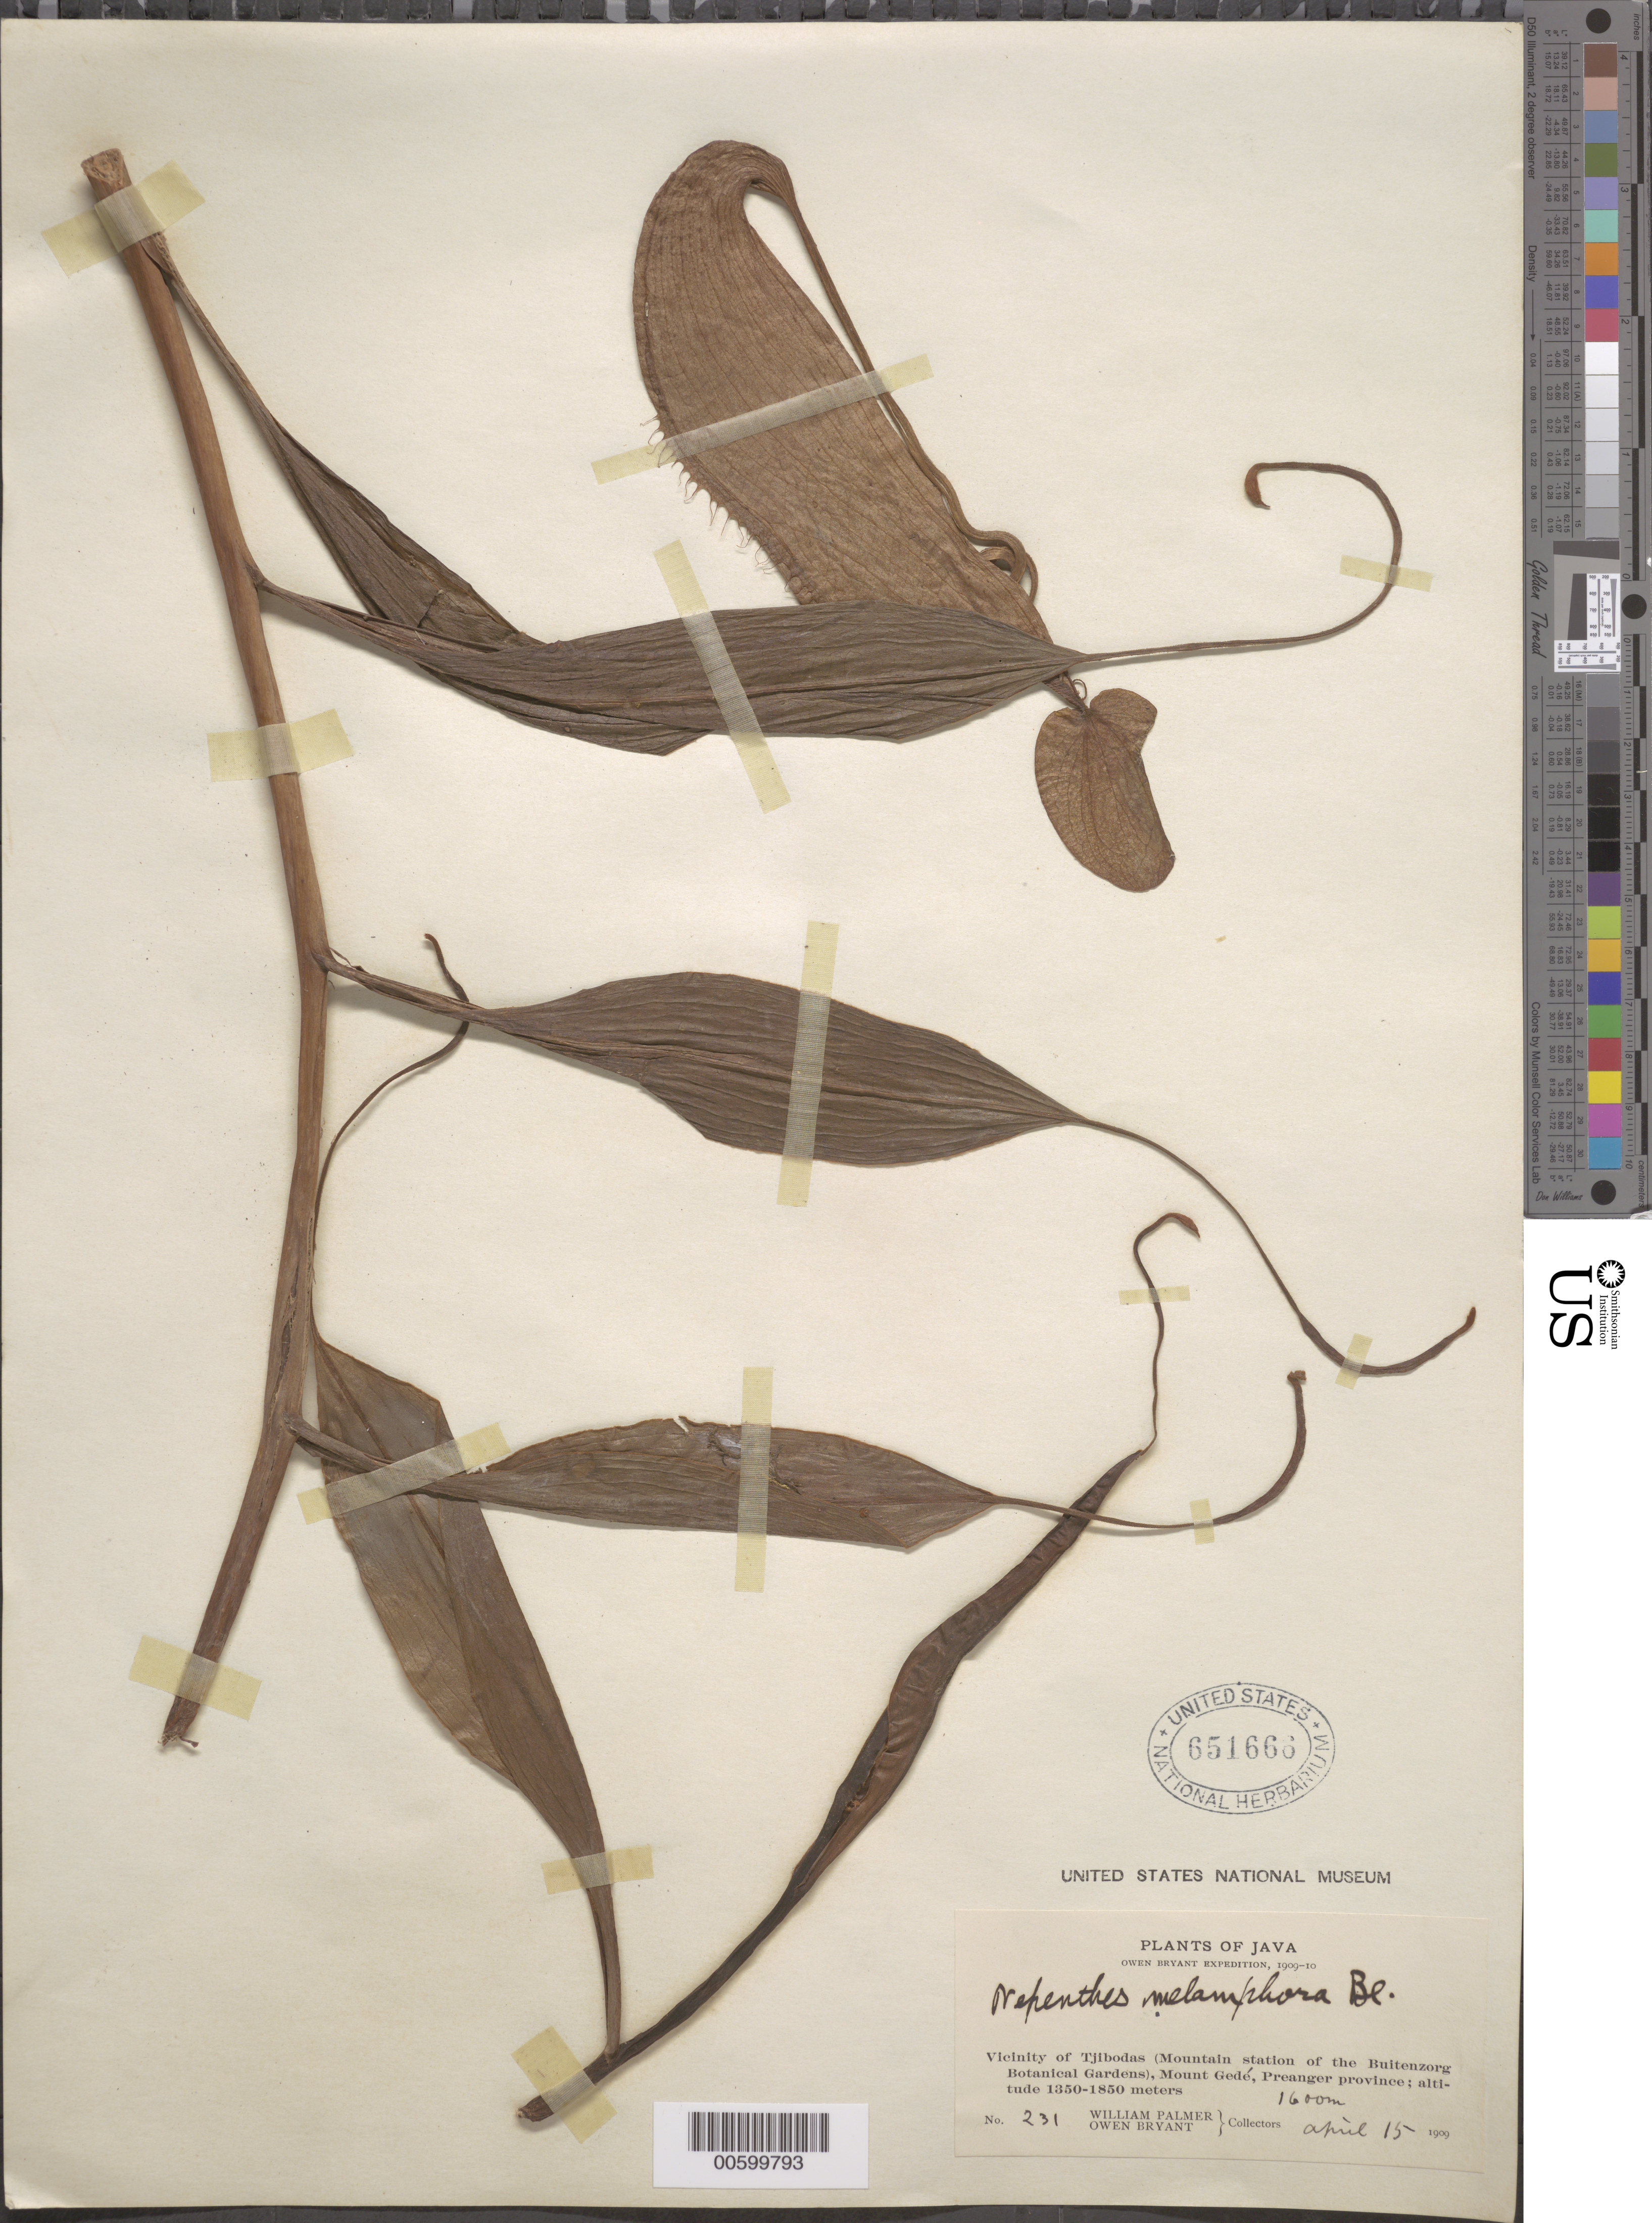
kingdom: Plantae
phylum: Tracheophyta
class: Magnoliopsida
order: Caryophyllales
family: Nepenthaceae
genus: Nepenthes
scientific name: Nepenthes gymnamphora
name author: Reinw. ex Nees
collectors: W. Palmer & O. Bryant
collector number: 231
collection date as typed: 15 Apr 1909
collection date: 1909-04-15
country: Indonesia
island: Java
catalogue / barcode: US 651666